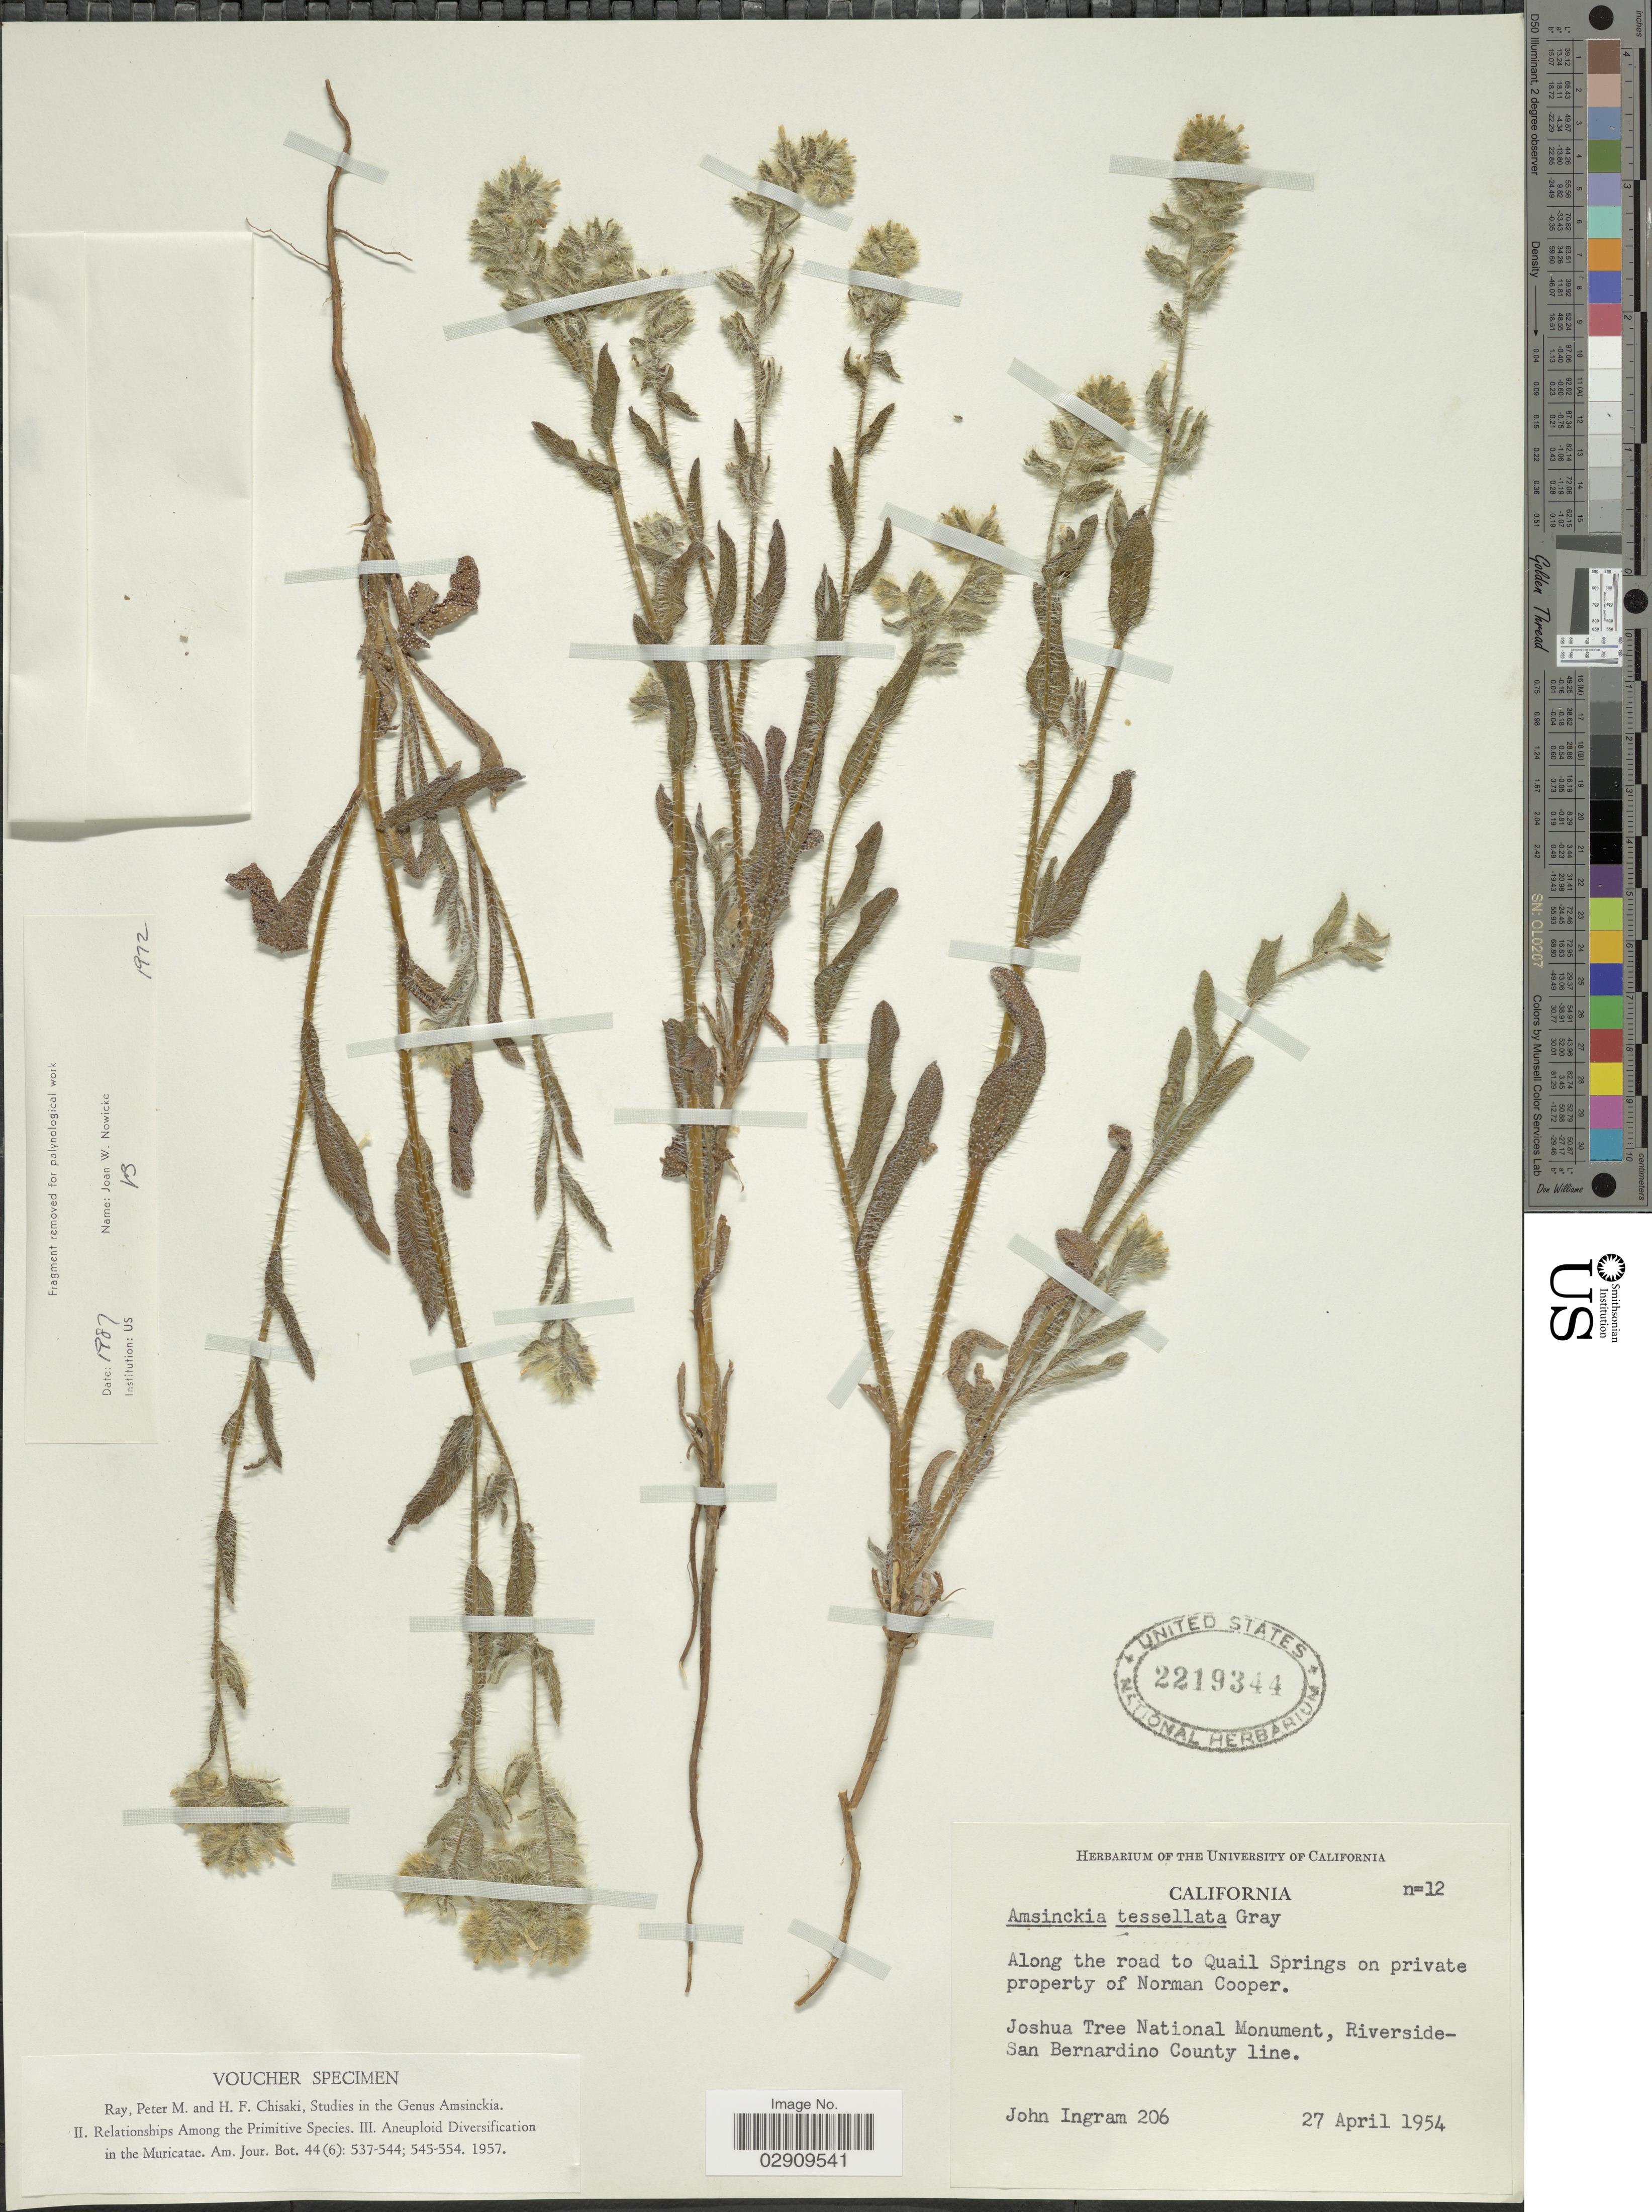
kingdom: Plantae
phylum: Tracheophyta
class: Magnoliopsida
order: Boraginales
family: Boraginaceae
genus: Amsinckia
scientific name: Amsinckia tessellata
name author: A. Gray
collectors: J. W. Ingram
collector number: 206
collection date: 1954-04-27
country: United States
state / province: California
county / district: Riverside/San Bernardino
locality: Along the road to Quail Springs on private property of Norman Cooper. Joshua Tree National Monument, Riverside-San Bernardino County line.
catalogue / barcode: US 2219344